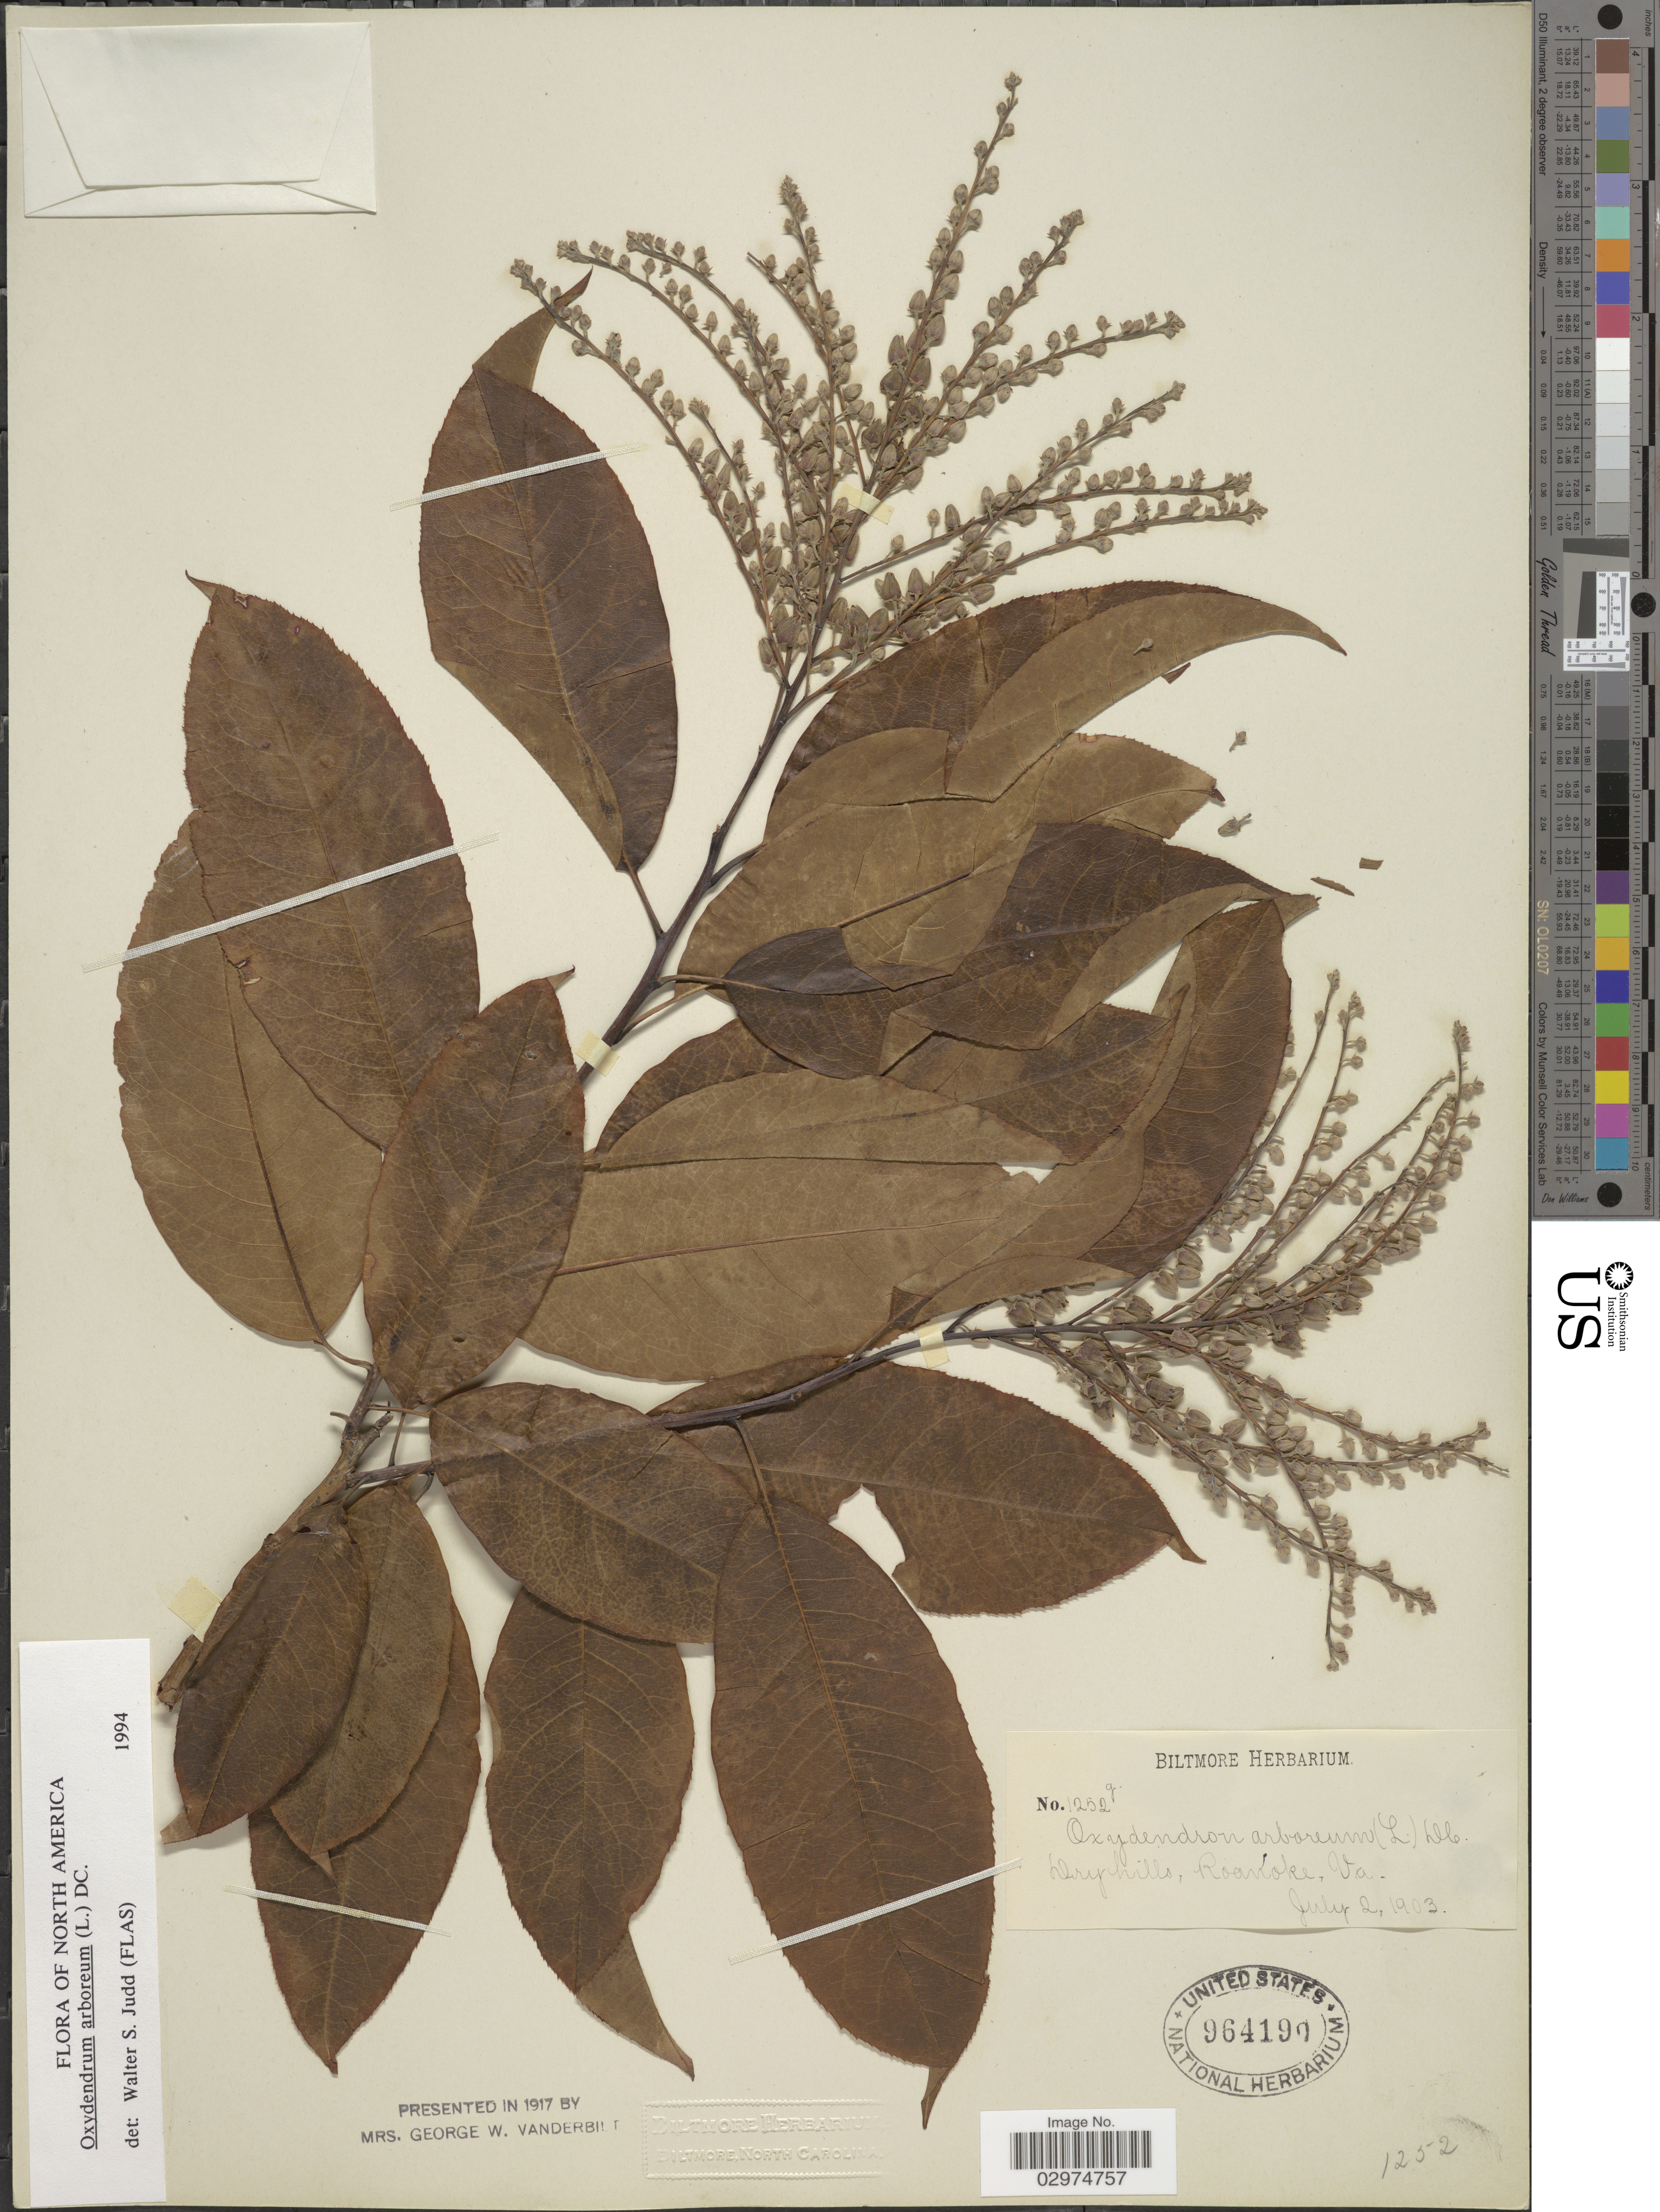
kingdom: Plantae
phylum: Tracheophyta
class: Magnoliopsida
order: Ericales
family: Ericaceae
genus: Oxydendrum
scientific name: Oxydendrum arboreum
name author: (L.) DC.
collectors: ex herb. Biltmore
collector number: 1252g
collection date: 1903-07-02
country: United States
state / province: Virginia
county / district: Roanoke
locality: Dry hills, Roanoke.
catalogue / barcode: US 964190